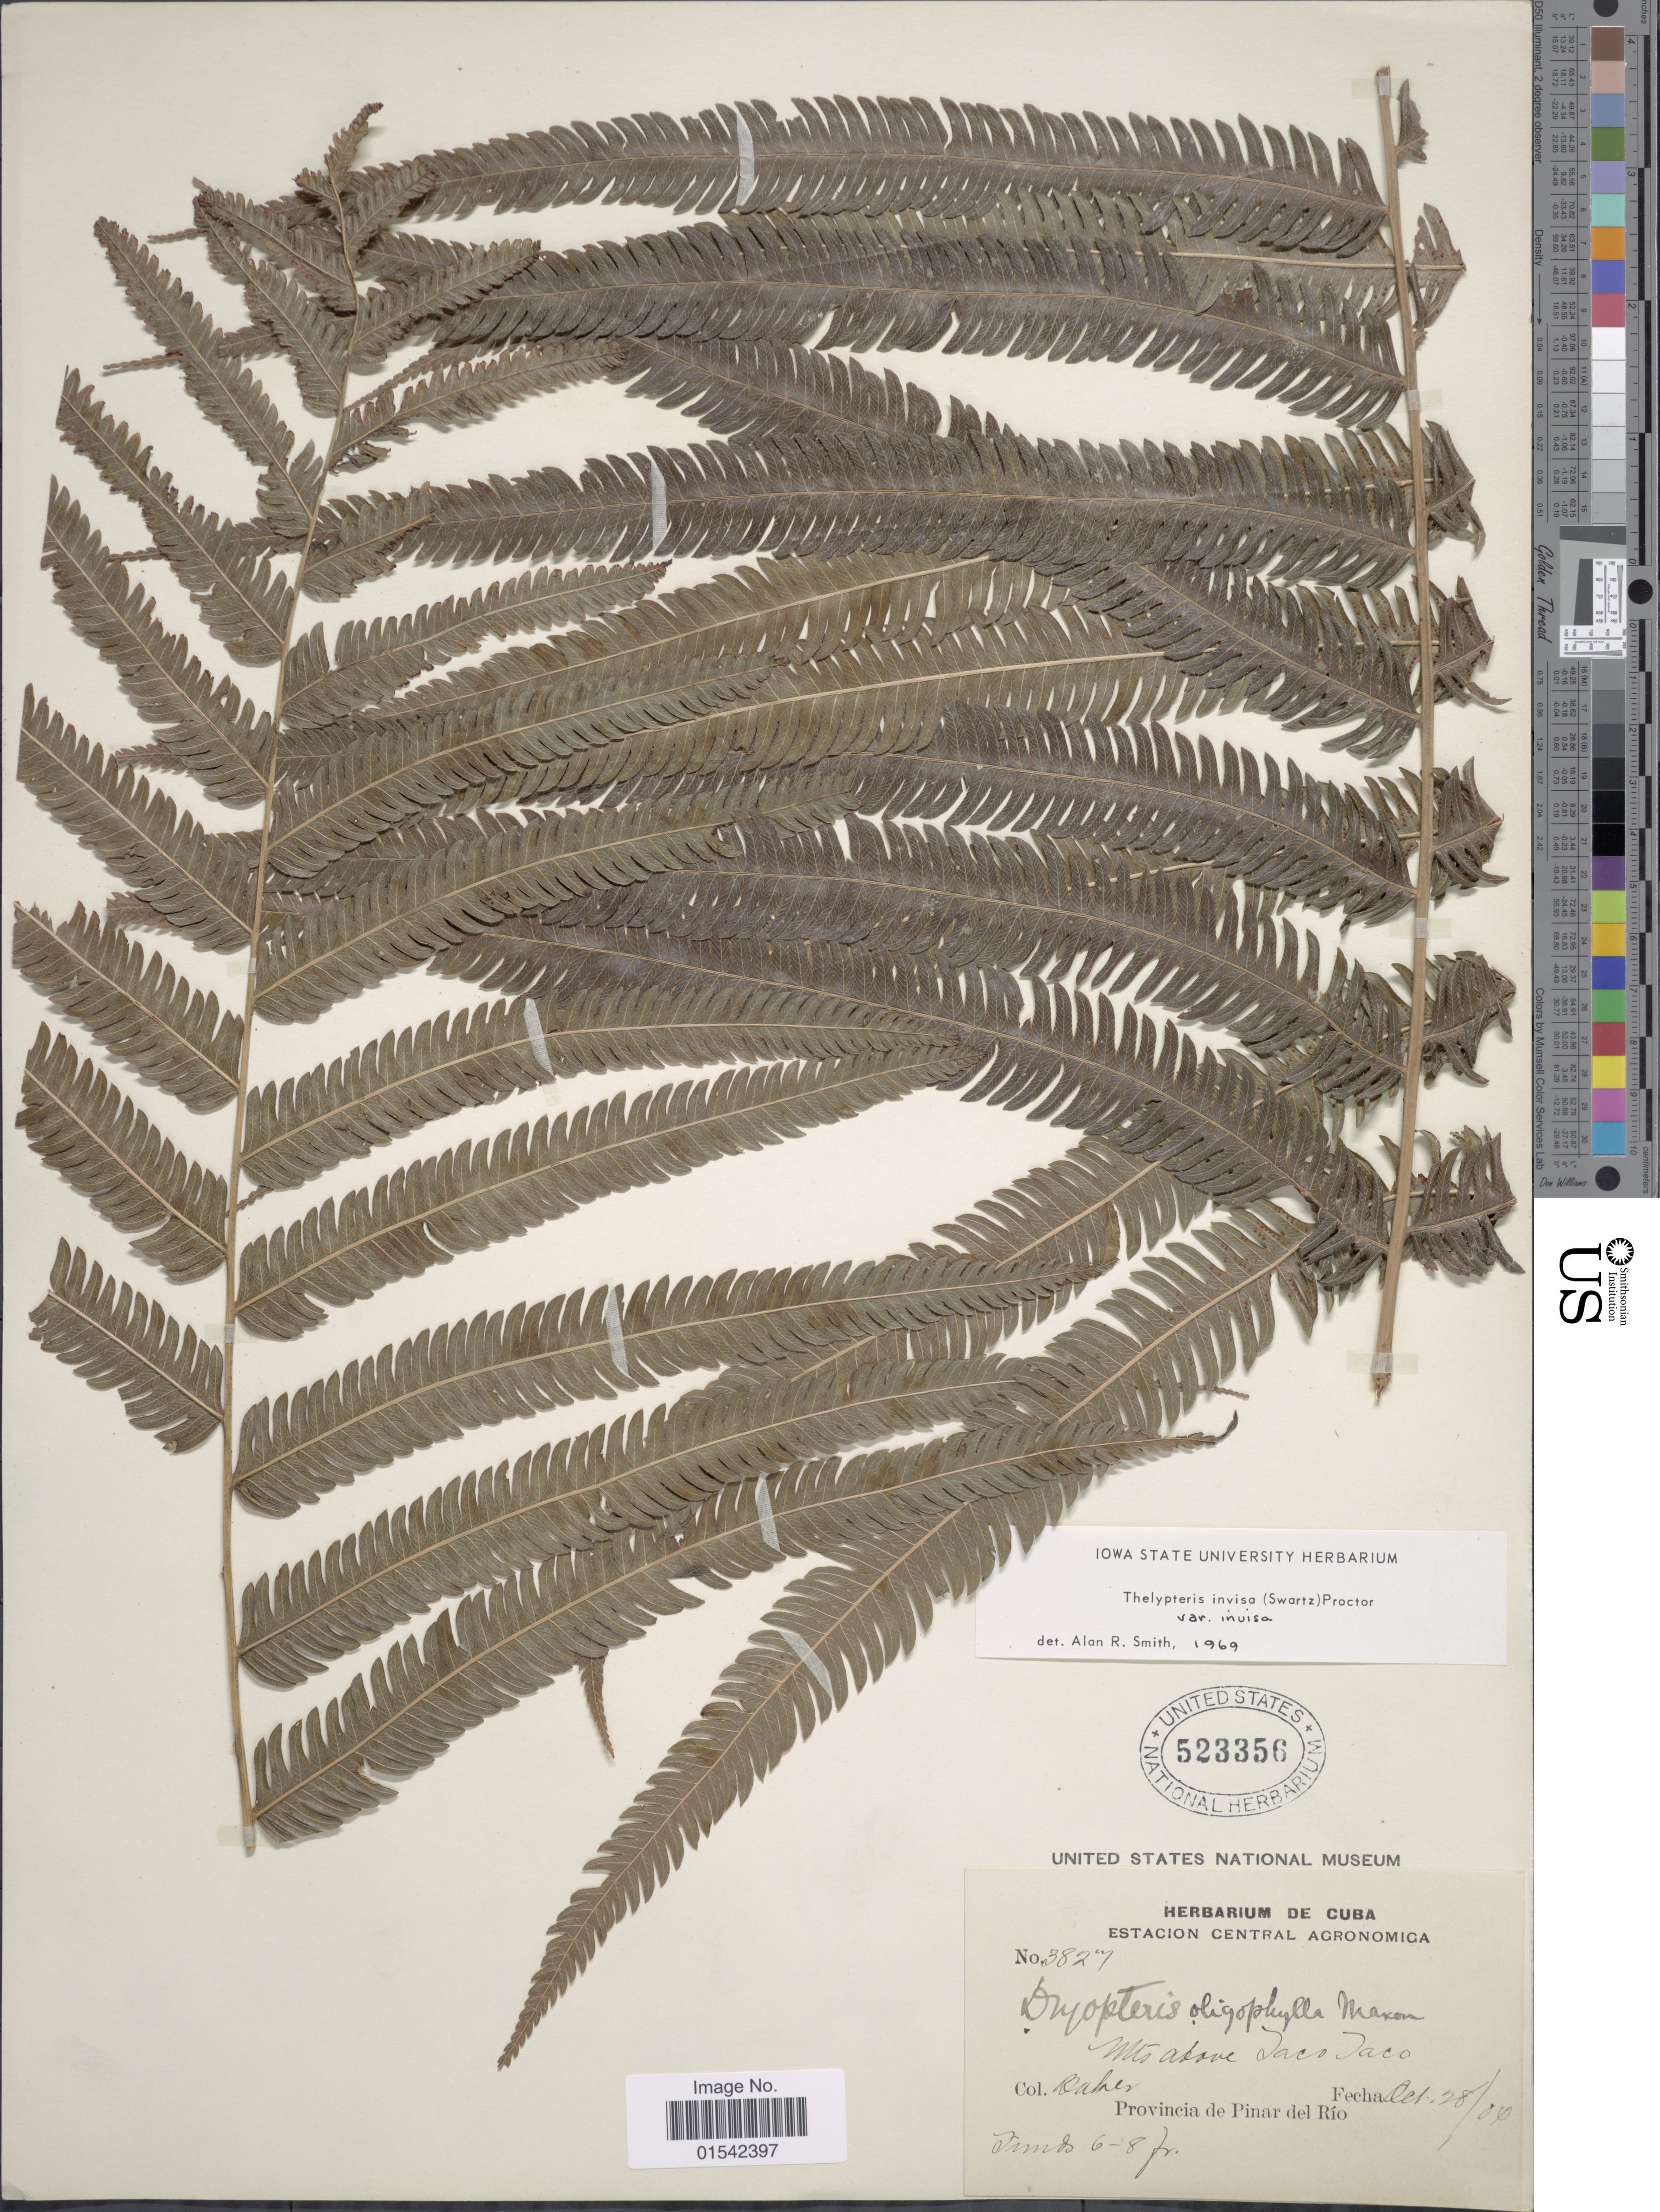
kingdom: Plantae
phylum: Tracheophyta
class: Polypodiopsida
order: Polypodiales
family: Thelypteridaceae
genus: Cyclosorus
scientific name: Cyclosorus grandis (A.R. Sm.) comb. nov., ined 2015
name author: (A.R. Sm.)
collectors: -- Baker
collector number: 3827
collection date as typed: Transcribed d/m/y: 28/10/4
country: Cuba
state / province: Pinar del Río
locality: Estacion Central Agronomica, Mts above Taco Taco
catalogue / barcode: US 523356